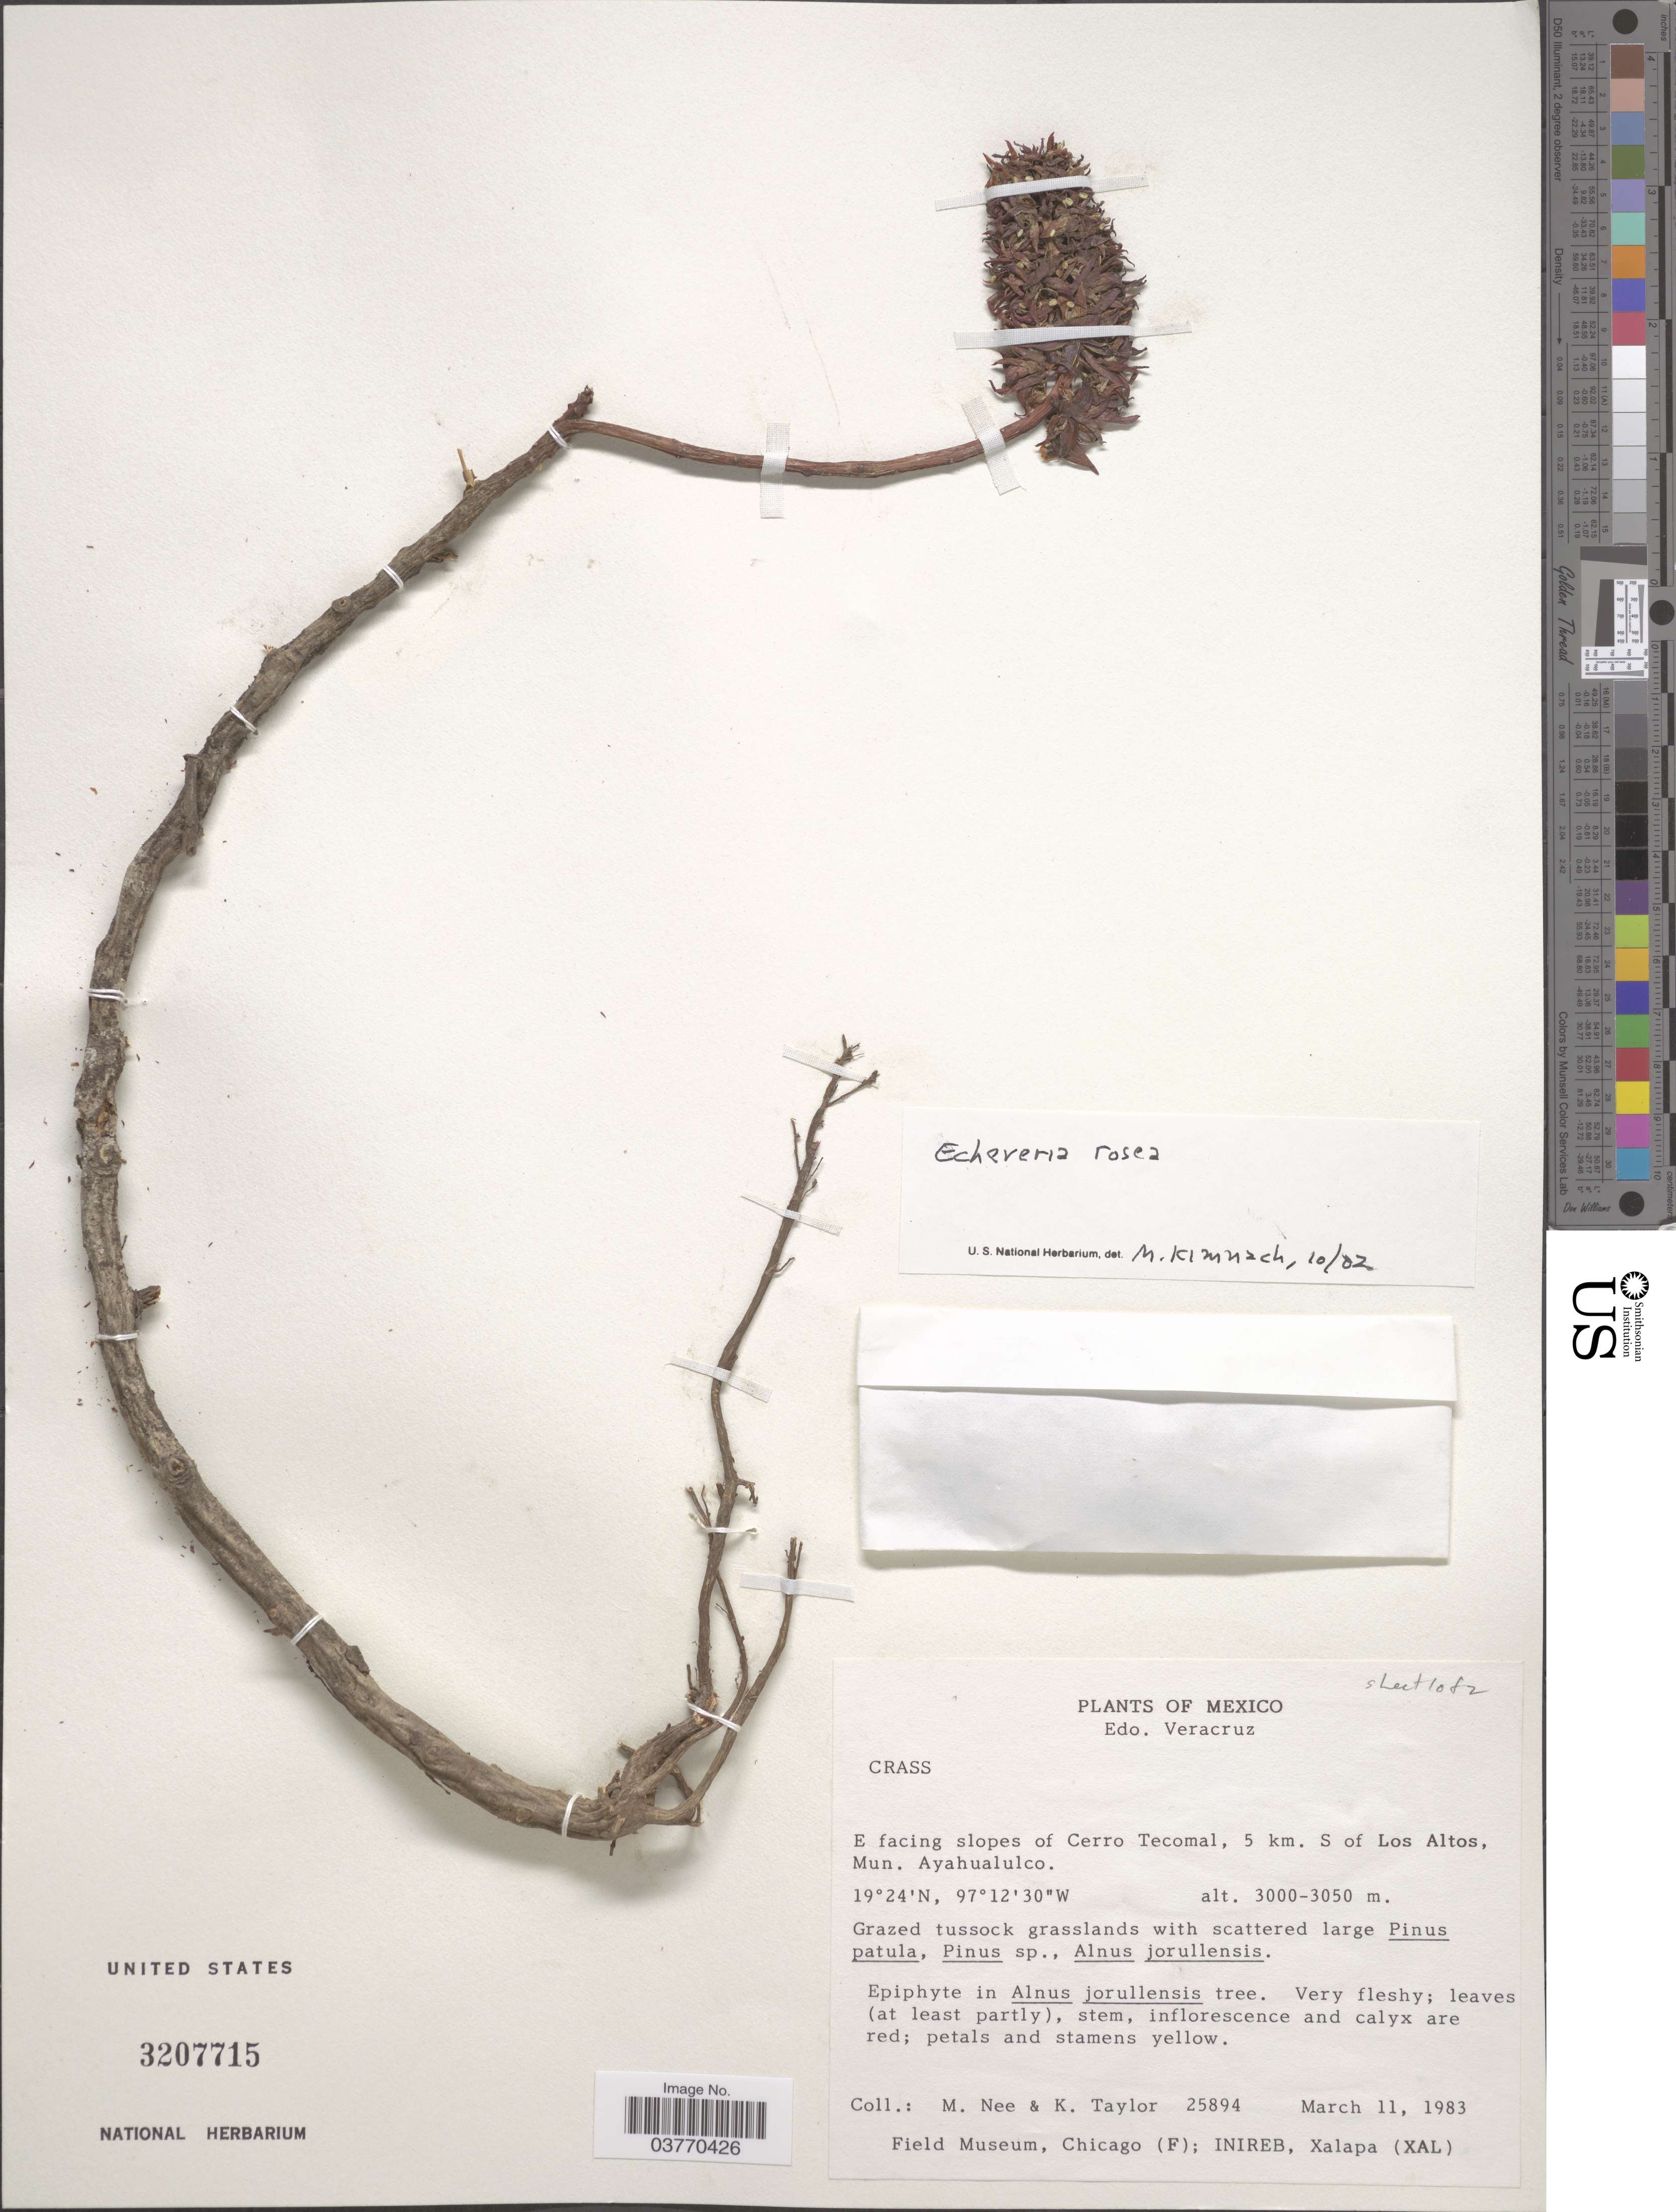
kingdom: Plantae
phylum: Tracheophyta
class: Magnoliopsida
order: Saxifragales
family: Crassulaceae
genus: Echeveria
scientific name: Echeveria rosea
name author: Lindl.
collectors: M. Nee & K. Taylor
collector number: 25894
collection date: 1983-03-11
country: Mexico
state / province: Veracruz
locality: Edo. Veracruz. E facing slopes of Cerro Tecomal, 5 km. S of Los Altos, Mun. Ayahualulco.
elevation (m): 3000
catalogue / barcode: US 3207715